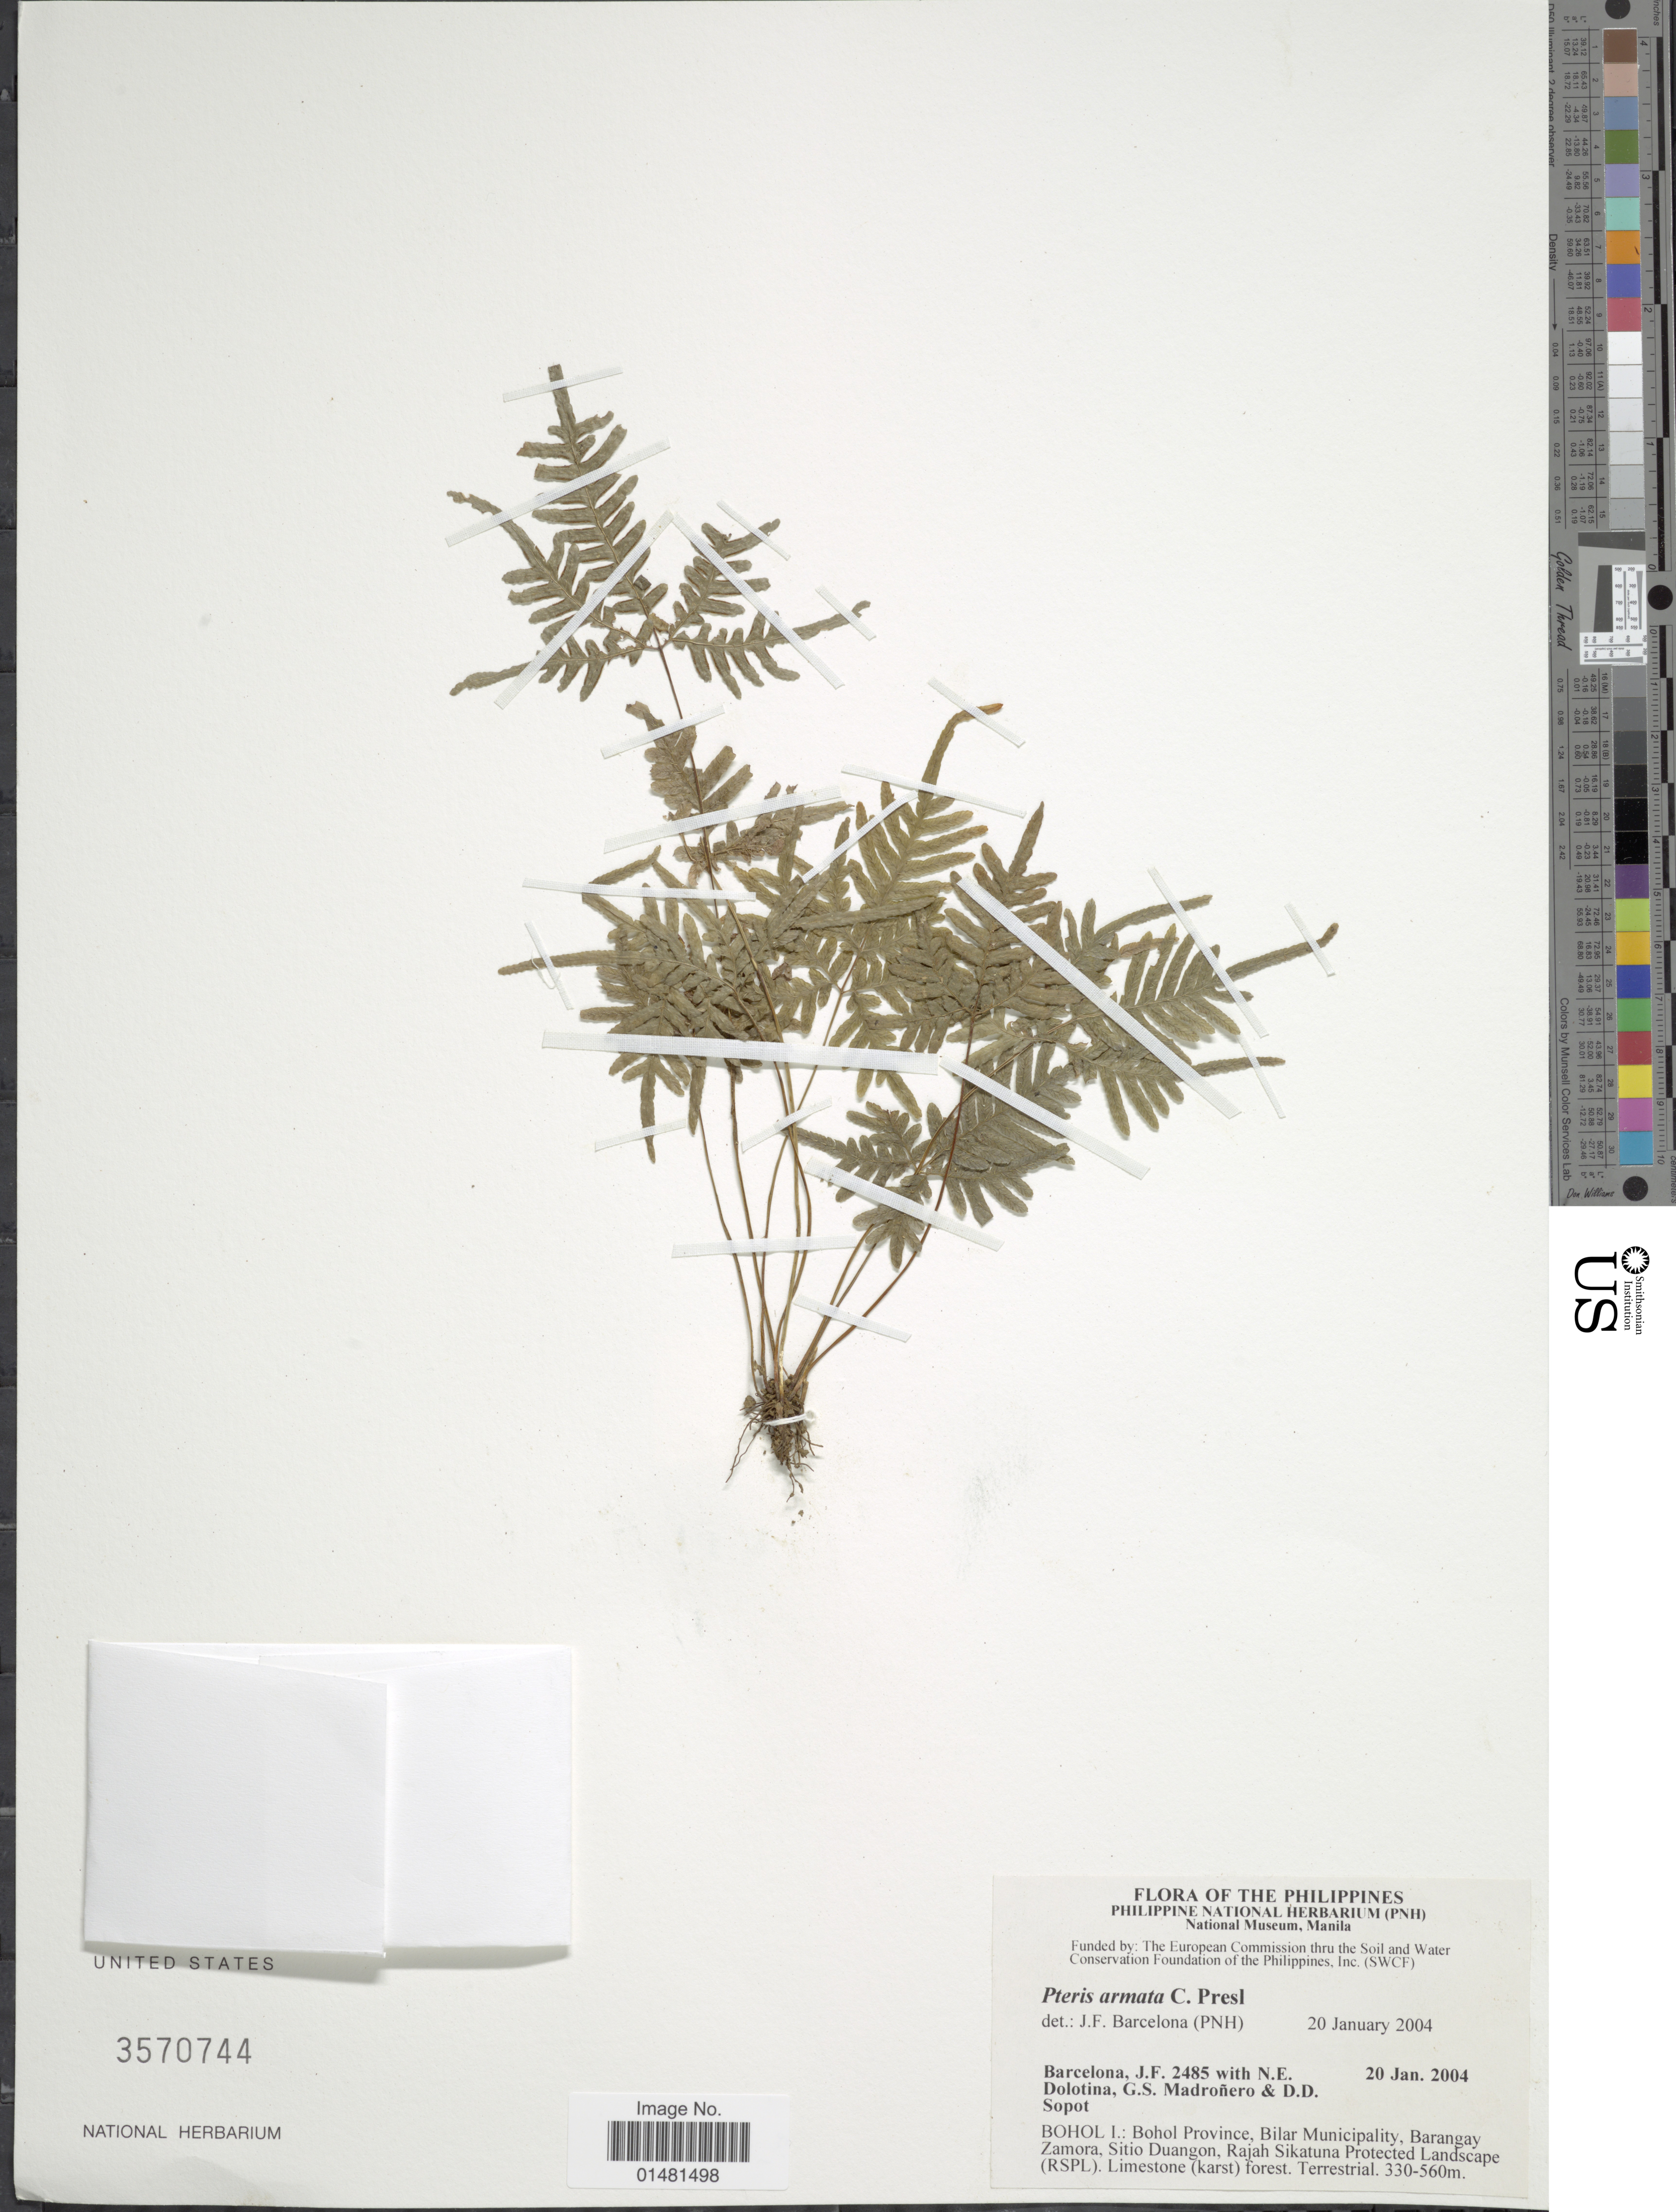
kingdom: Plantae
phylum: Tracheophyta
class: Polypodiopsida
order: Polypodiales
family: Pteridaceae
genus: Pteris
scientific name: Pteris armata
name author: C. Presl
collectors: J. F. Barcelona, N. Dolotina, G. Madroñero & D. Sopot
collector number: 2485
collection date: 2004-01-20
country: Philippines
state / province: Central Visayas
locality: Bohol I.: Bohol Province, Bilar Municipality, Barangay Zamora, Sitio Duangon, Rajah Sikatuna Protected Landscape (RSPL)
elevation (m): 330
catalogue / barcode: US 3570744